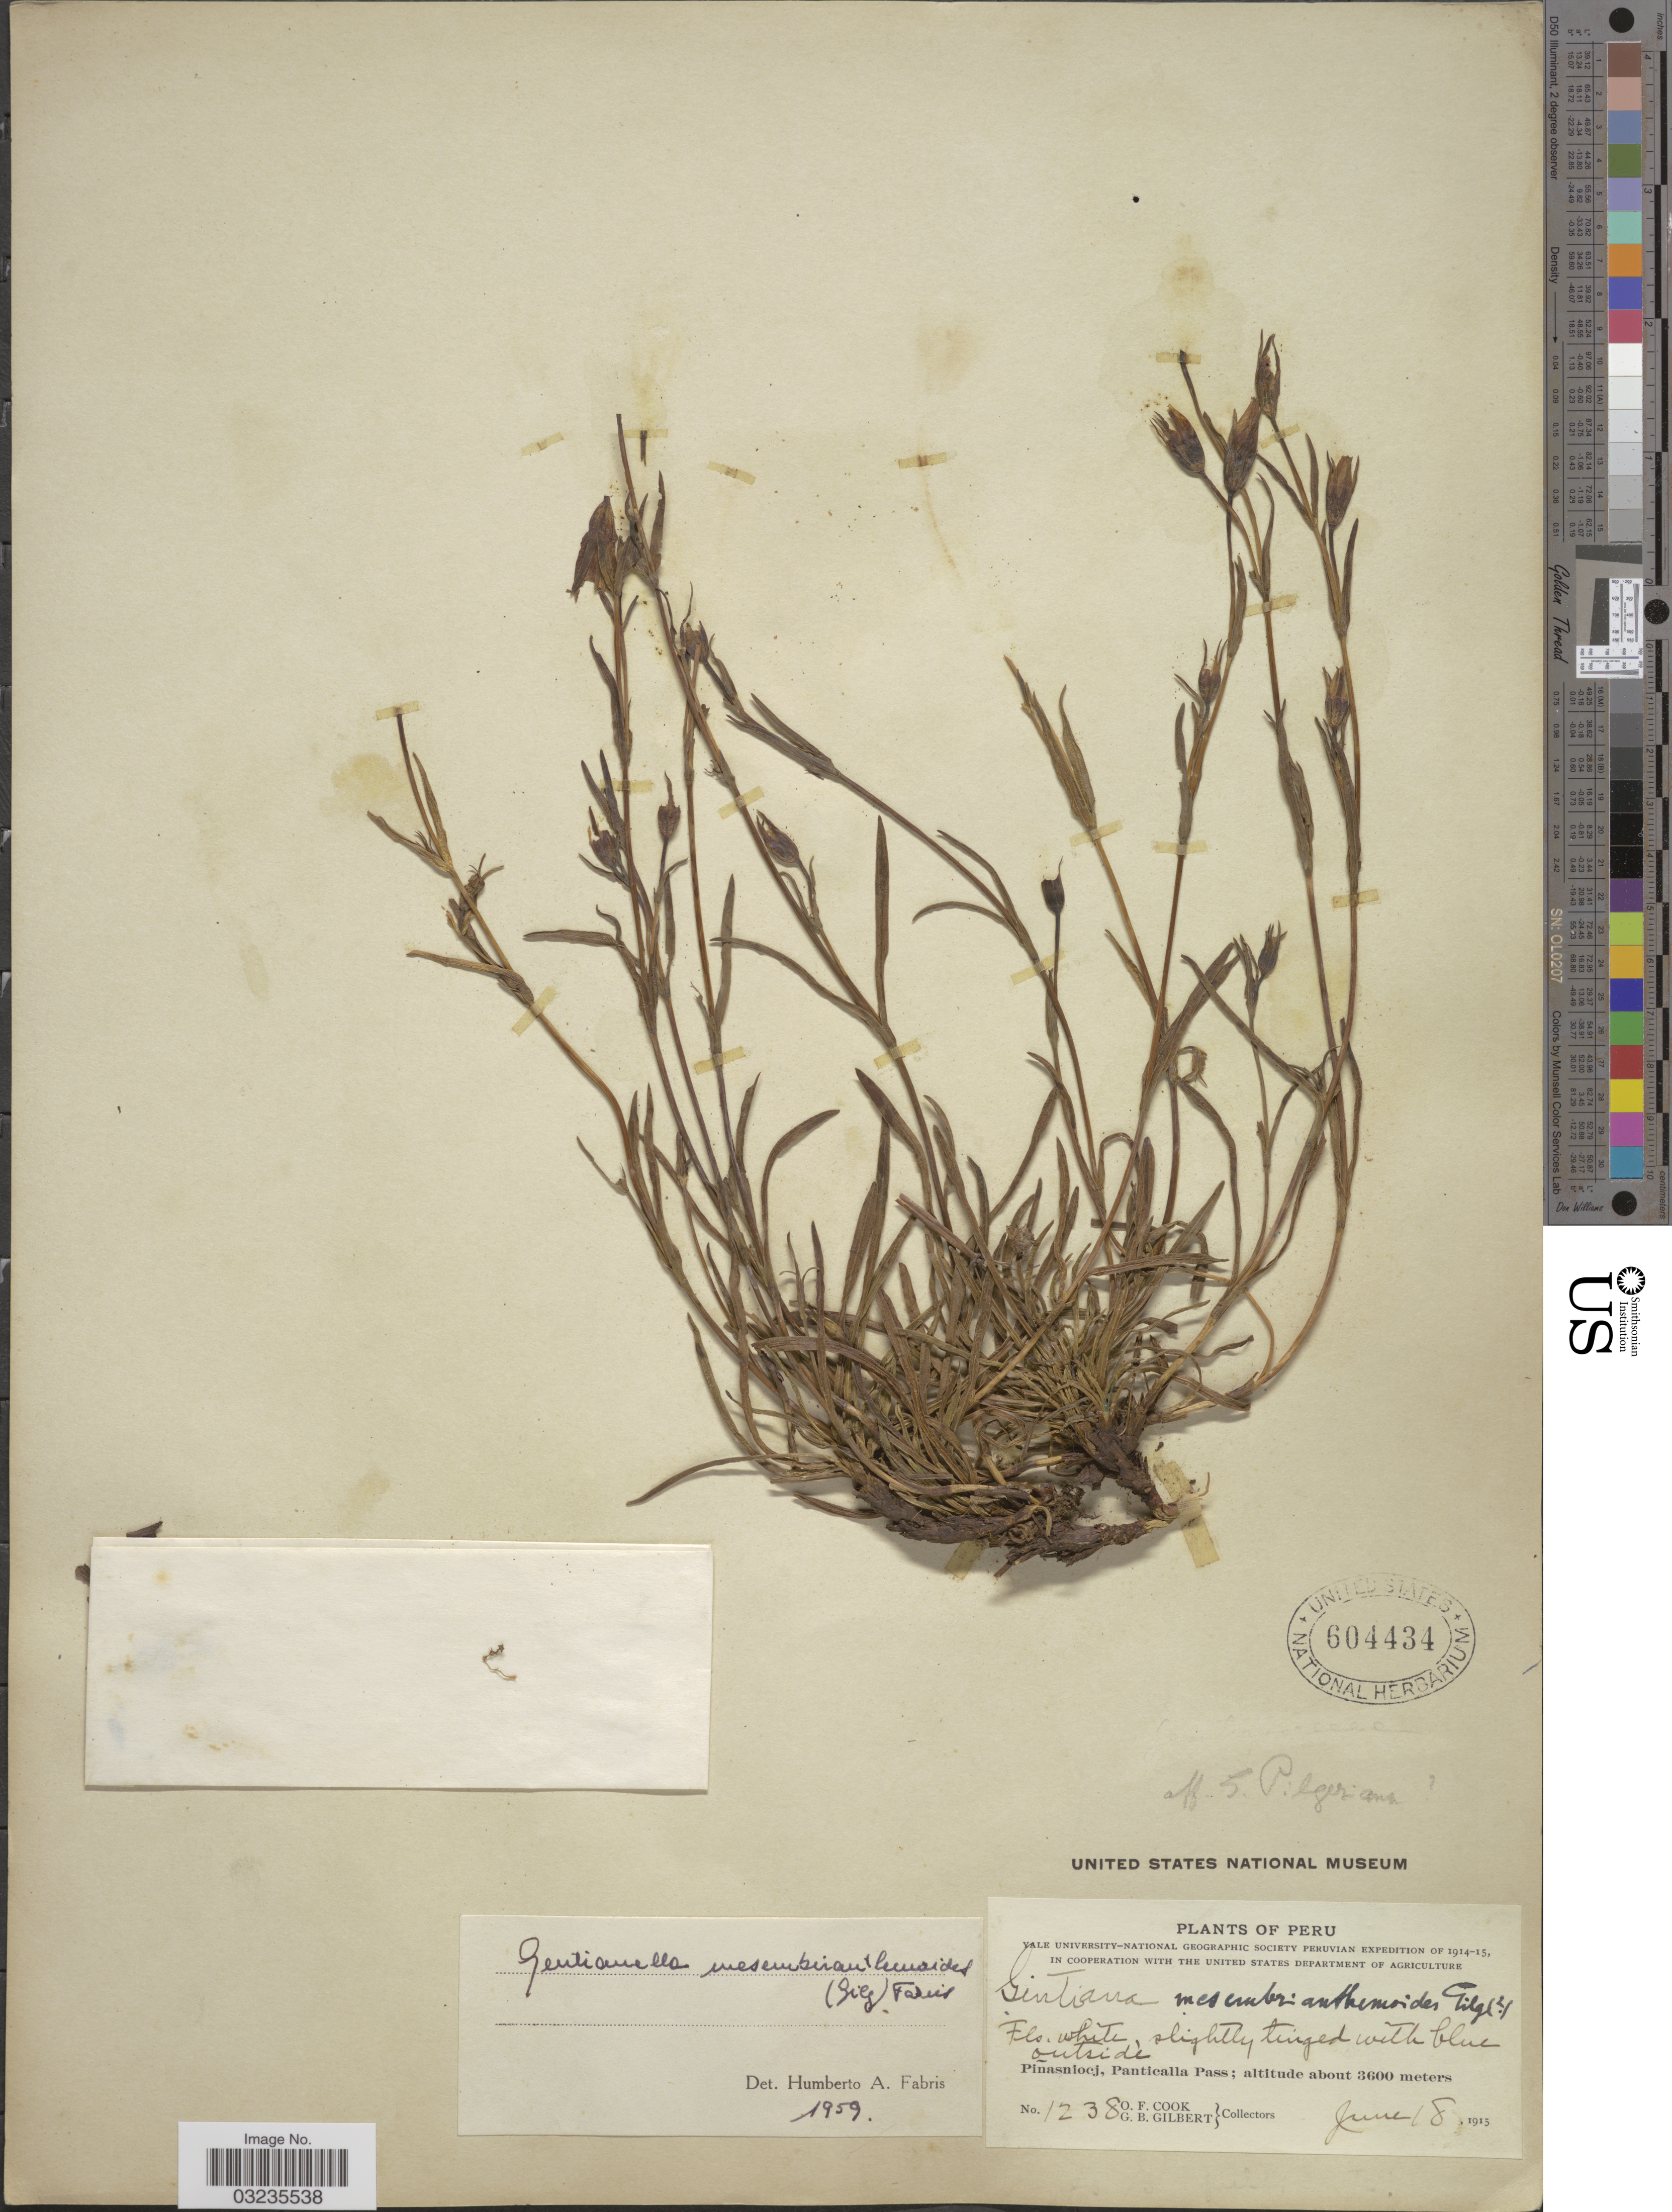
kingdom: Plantae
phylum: Tracheophyta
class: Magnoliopsida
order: Gentianales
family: Gentianaceae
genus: Gentiana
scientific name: Gentiana mesembrianthemoides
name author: Gilg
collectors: O. F. Cook & G. B. Gilbert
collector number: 1238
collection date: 1915-06-18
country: Peru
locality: Piñasniocj, Panticalla Pass.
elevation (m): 3600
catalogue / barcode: US 604434